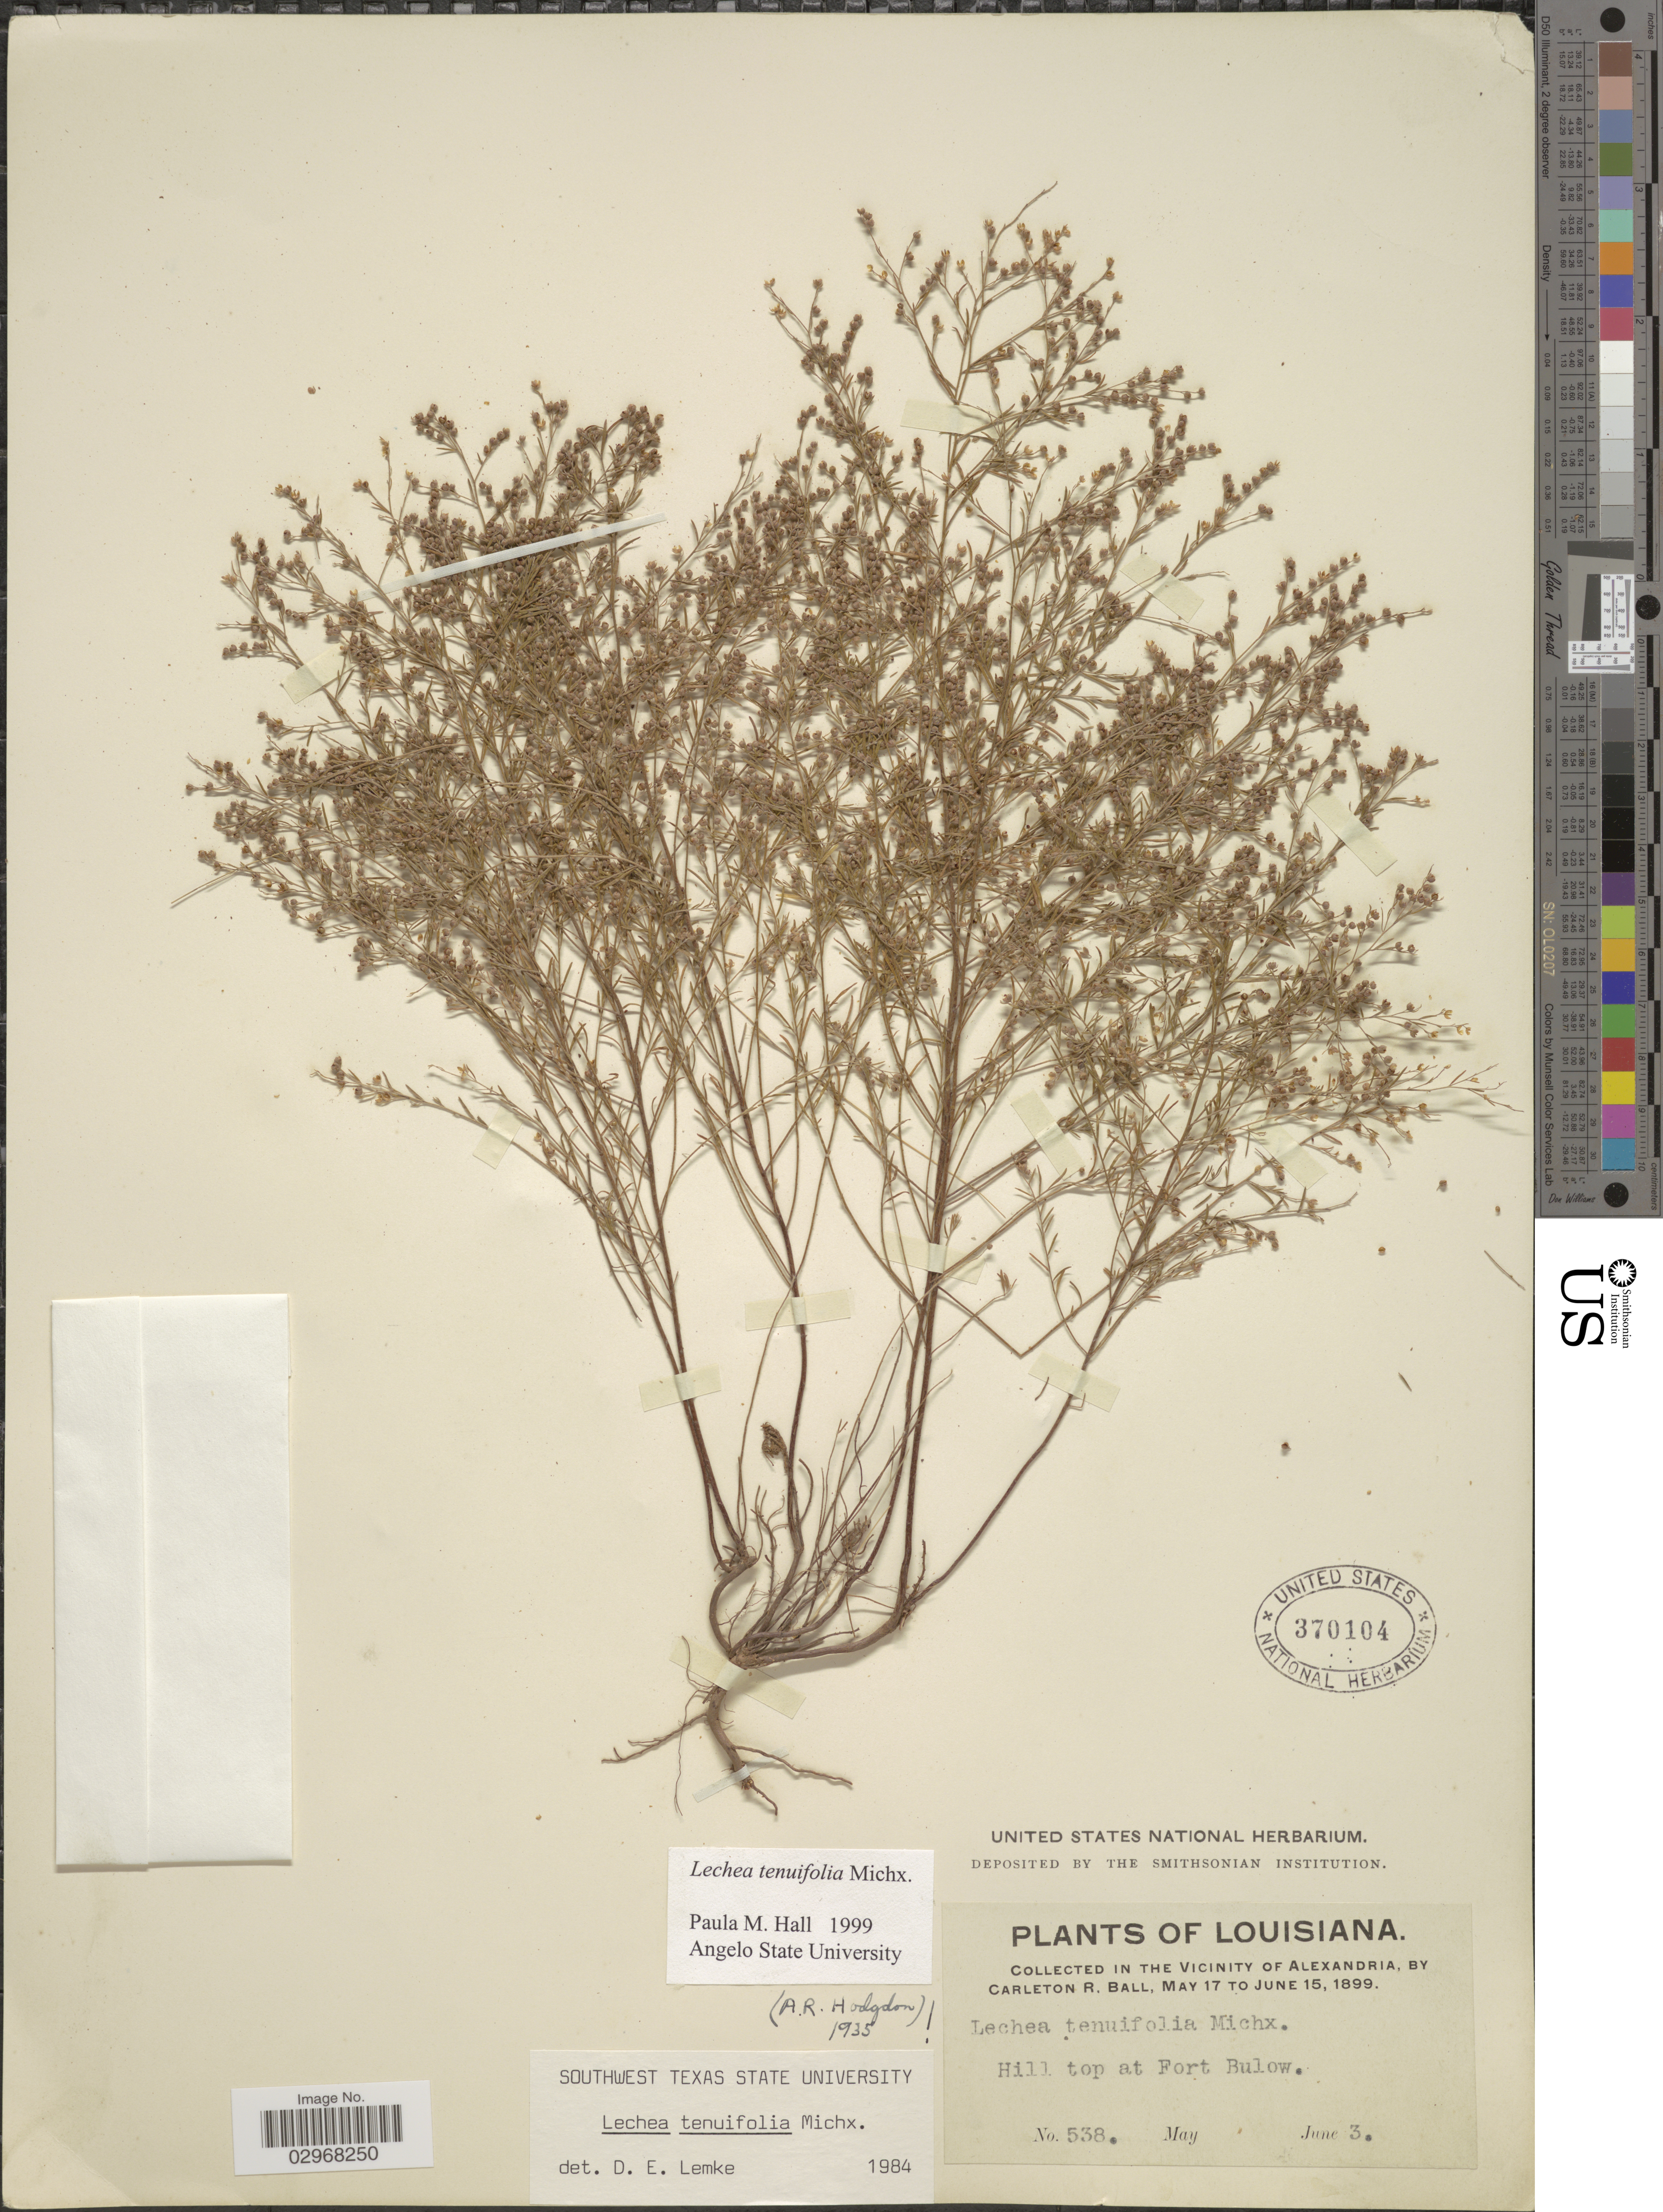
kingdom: Plantae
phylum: Tracheophyta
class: Magnoliopsida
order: Malvales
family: Cistaceae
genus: Lechea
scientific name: Lechea tenuifolia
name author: Michx.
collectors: C. R. Ball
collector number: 538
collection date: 1899-06-03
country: United States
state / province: Louisiana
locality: In the vicinity of Alexandria. Hill top at Fort Bulow.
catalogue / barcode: US 370104